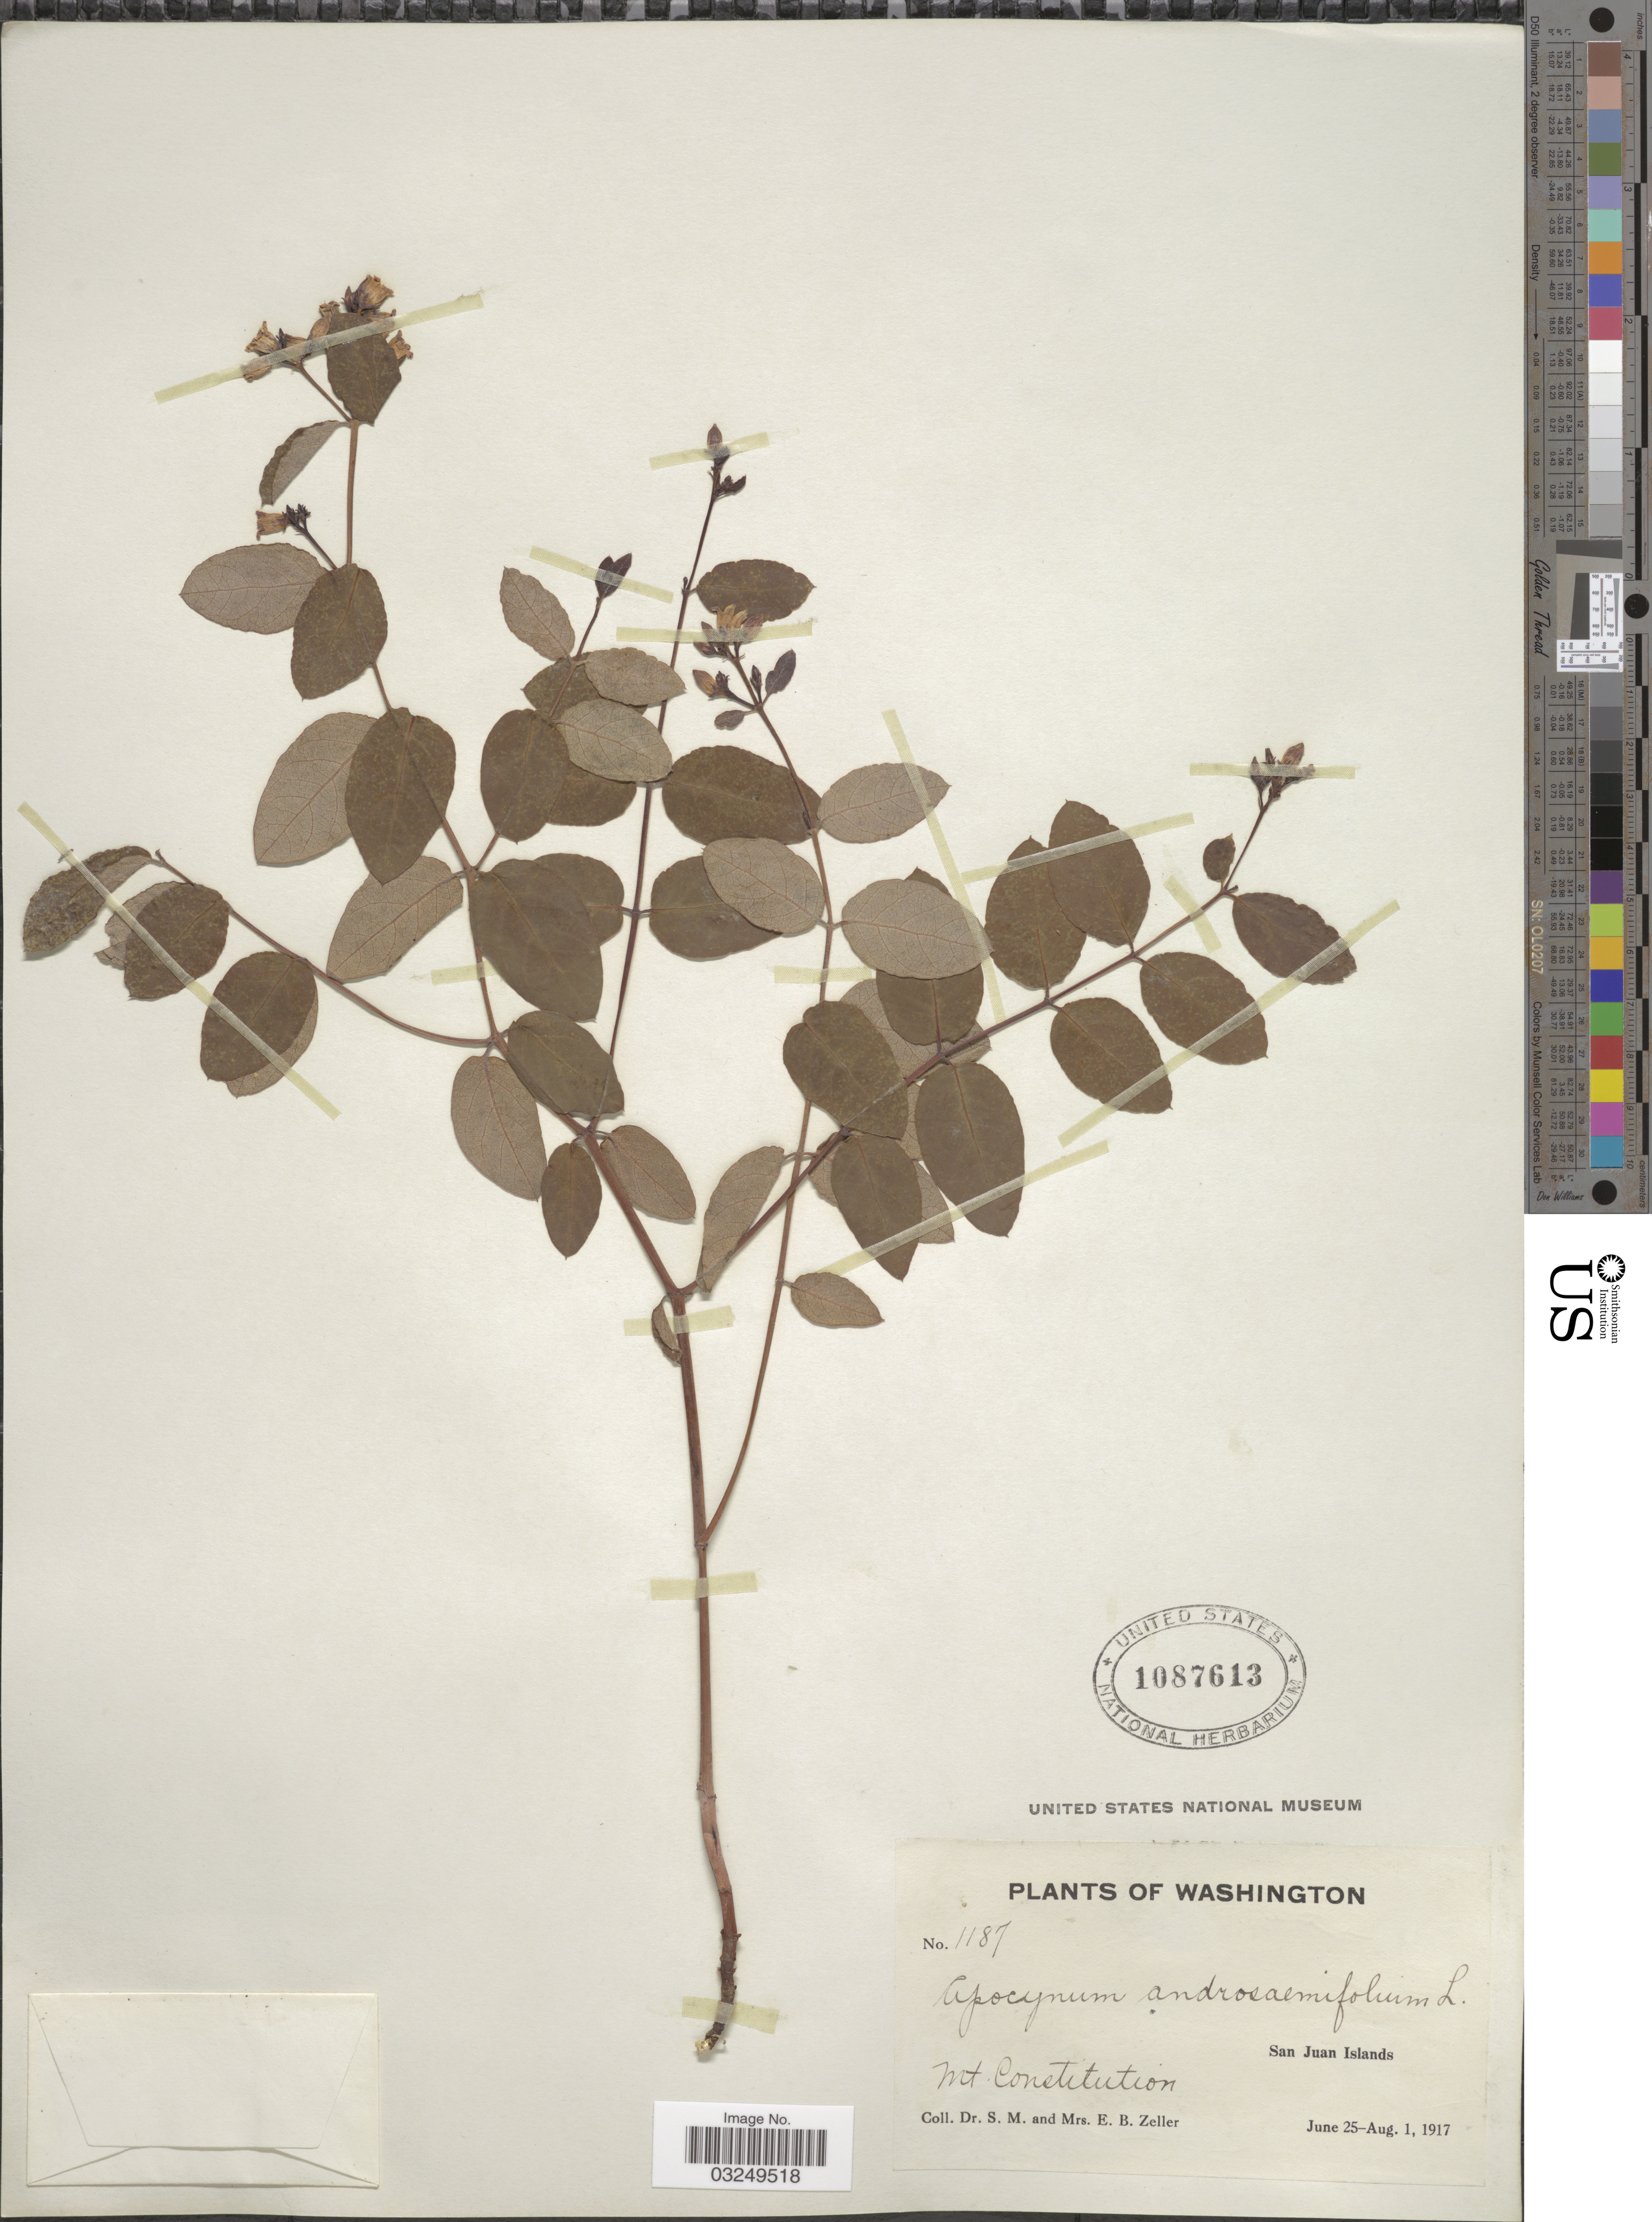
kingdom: Plantae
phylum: Tracheophyta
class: Magnoliopsida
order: Gentianales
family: Apocynaceae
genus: Apocynum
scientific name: Apocynum androsaemifolium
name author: L.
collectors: S. Zeller & E. Zeller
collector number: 1187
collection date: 1917-06-25/1917-08-01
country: United States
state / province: Washington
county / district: San Juan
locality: Mt. Constitution. San Juan Islands.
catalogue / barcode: US 1087613